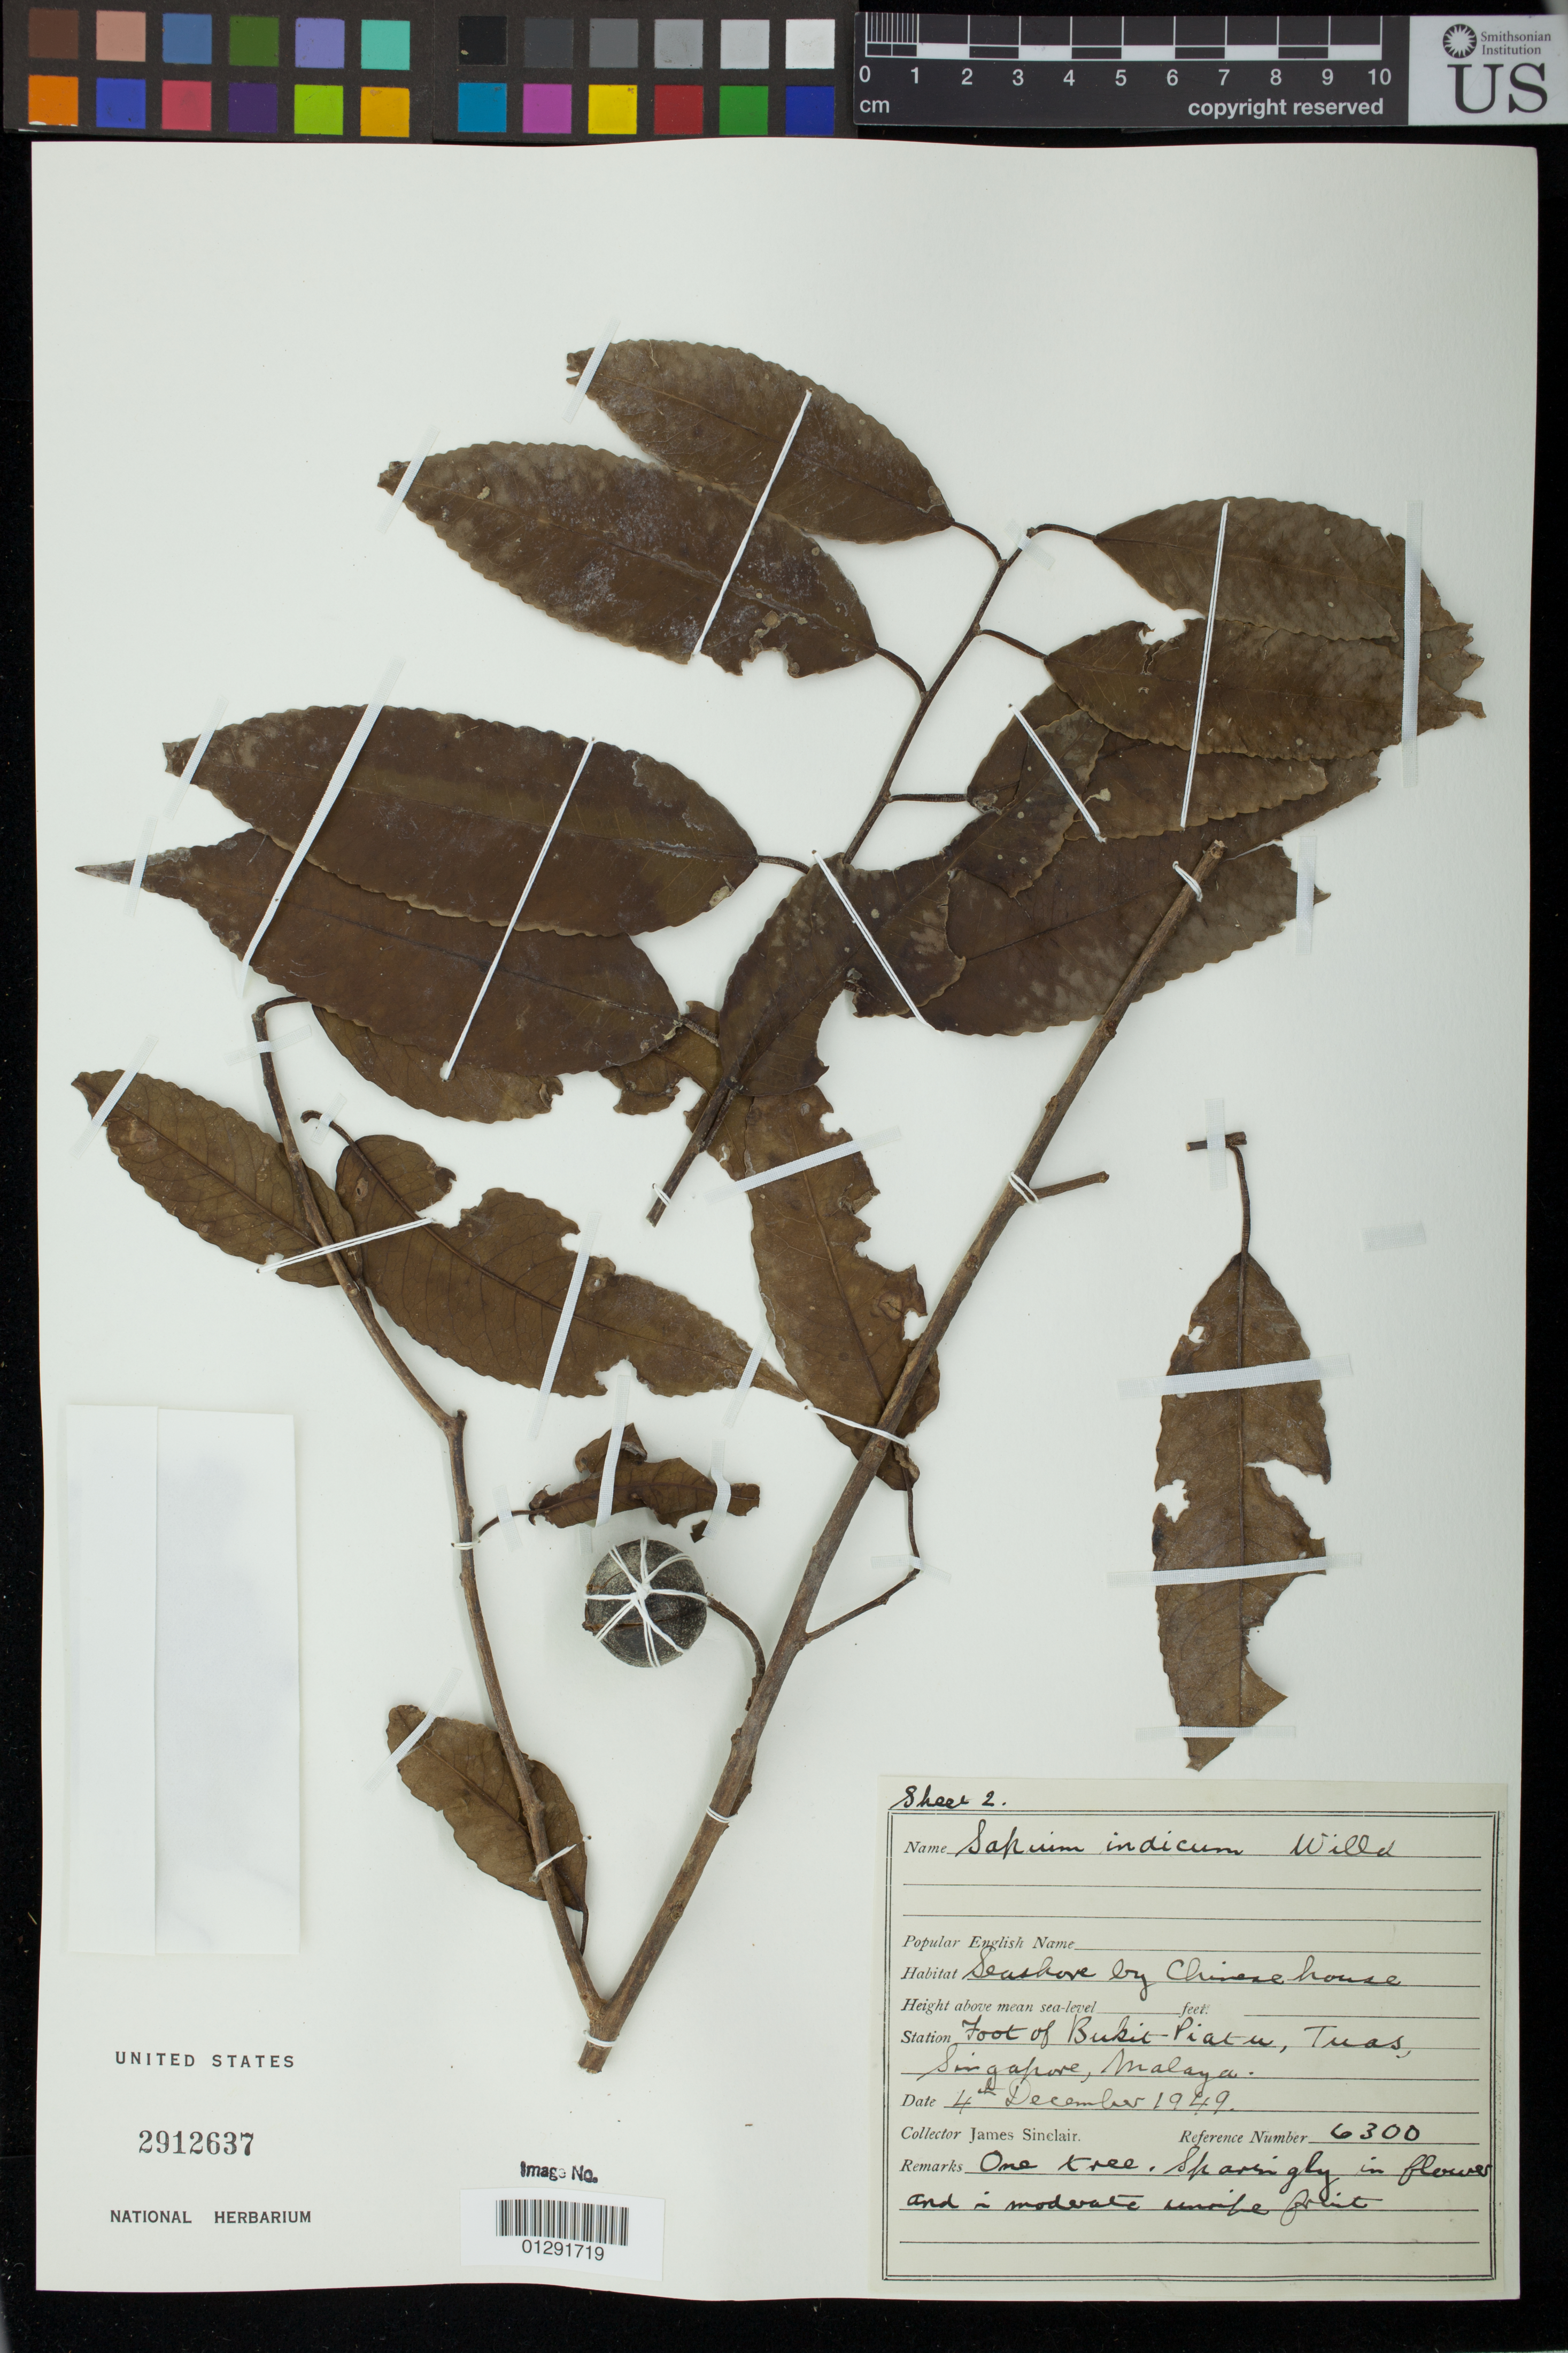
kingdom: Plantae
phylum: Tracheophyta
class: Magnoliopsida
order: Malpighiales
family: Euphorbiaceae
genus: Sapium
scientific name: Sapium indicum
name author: Willd.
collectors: J. Sinclair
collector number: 6300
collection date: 1949-12-04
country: Singapore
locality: Foot of Bukit Piatu, Tuas, Malaya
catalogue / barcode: US 2912637